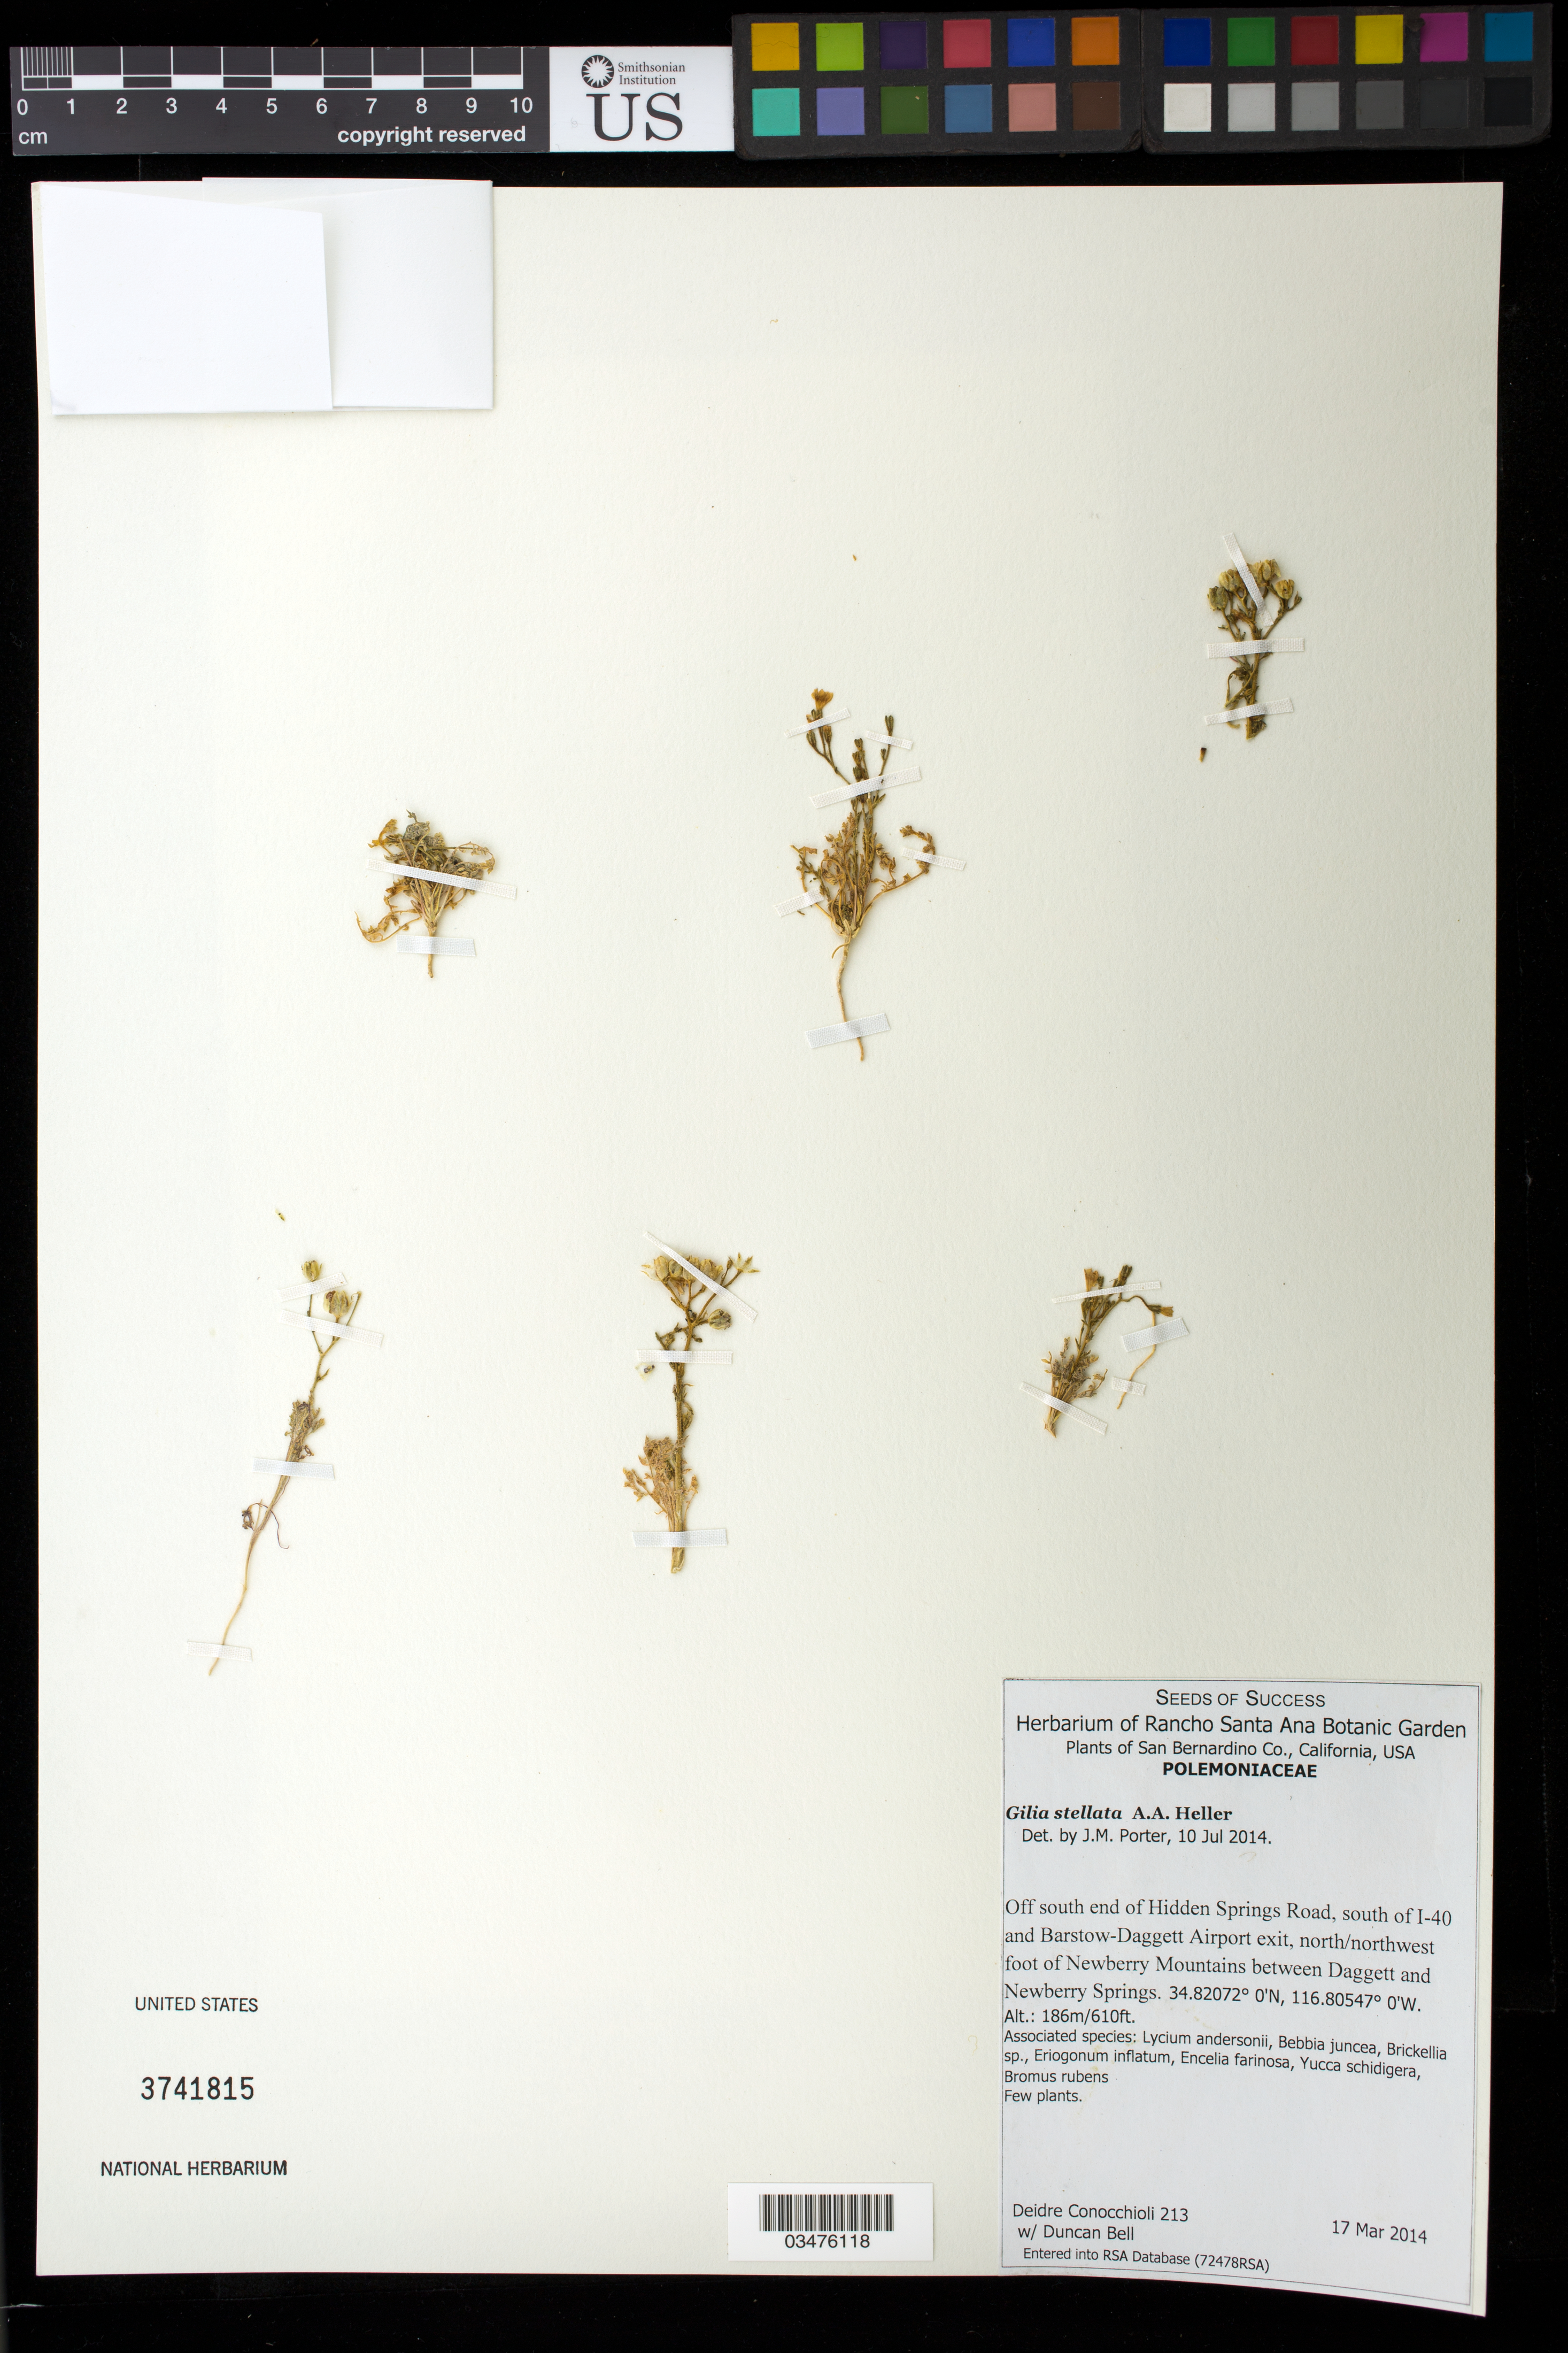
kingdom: Plantae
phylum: Tracheophyta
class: Magnoliopsida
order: Ericales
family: Polemoniaceae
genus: Gilia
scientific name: Gilia stellata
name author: A. Heller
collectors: D. Conocchioli & D. S. Bell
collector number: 213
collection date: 2014-03-17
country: United States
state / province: California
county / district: San Bernardino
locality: Off south end of Hidden Springs Road, S of I-40 and Barstow-Daggett Airport exit, NNW foot of Newberry Mts between Daggett and Newberry Springs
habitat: With Bebbia juncea, Encelia farinosa, ect.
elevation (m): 186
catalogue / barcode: US 3741815